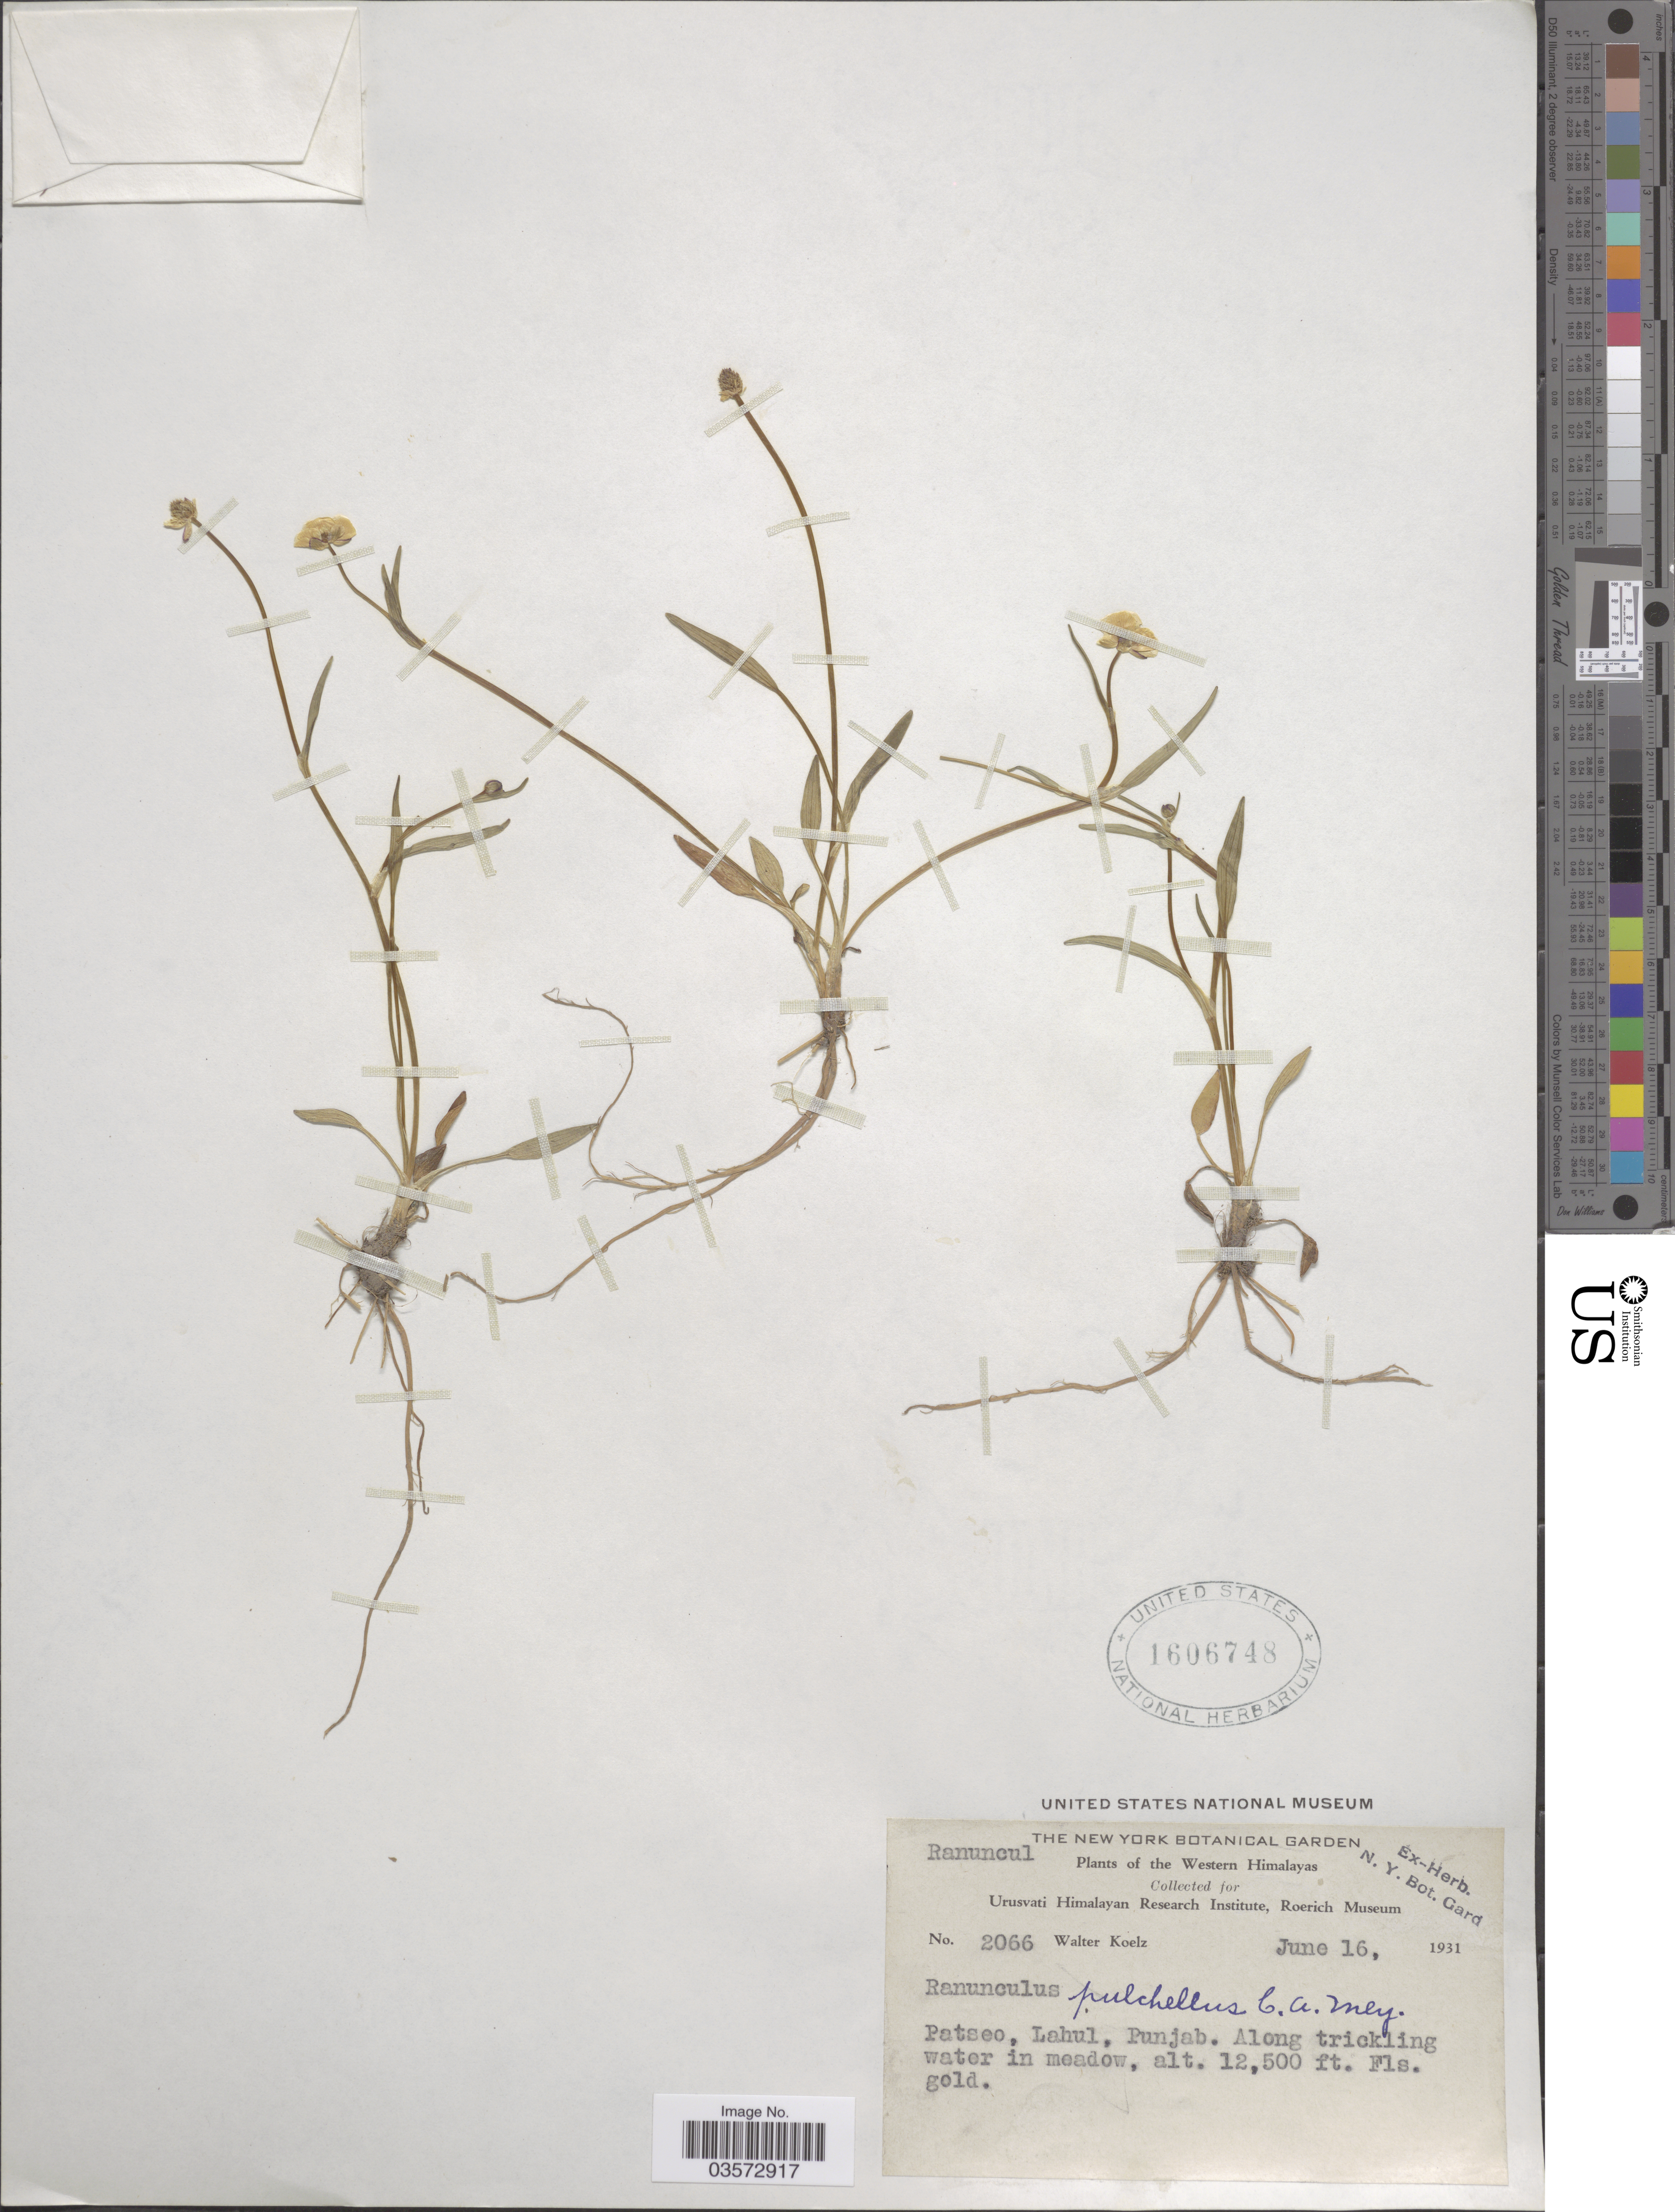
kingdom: Plantae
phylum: Tracheophyta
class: Magnoliopsida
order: Ranunculales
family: Ranunculaceae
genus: Ranunculus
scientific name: Ranunculus pulchellus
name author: Ledeb. ex Spreng.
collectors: W. N. Koelz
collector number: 2066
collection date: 1931-06-16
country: India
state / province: Punjab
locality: Western Himalayas. Patseo. Lahul, Punjab.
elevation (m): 3810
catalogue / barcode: US 1606748